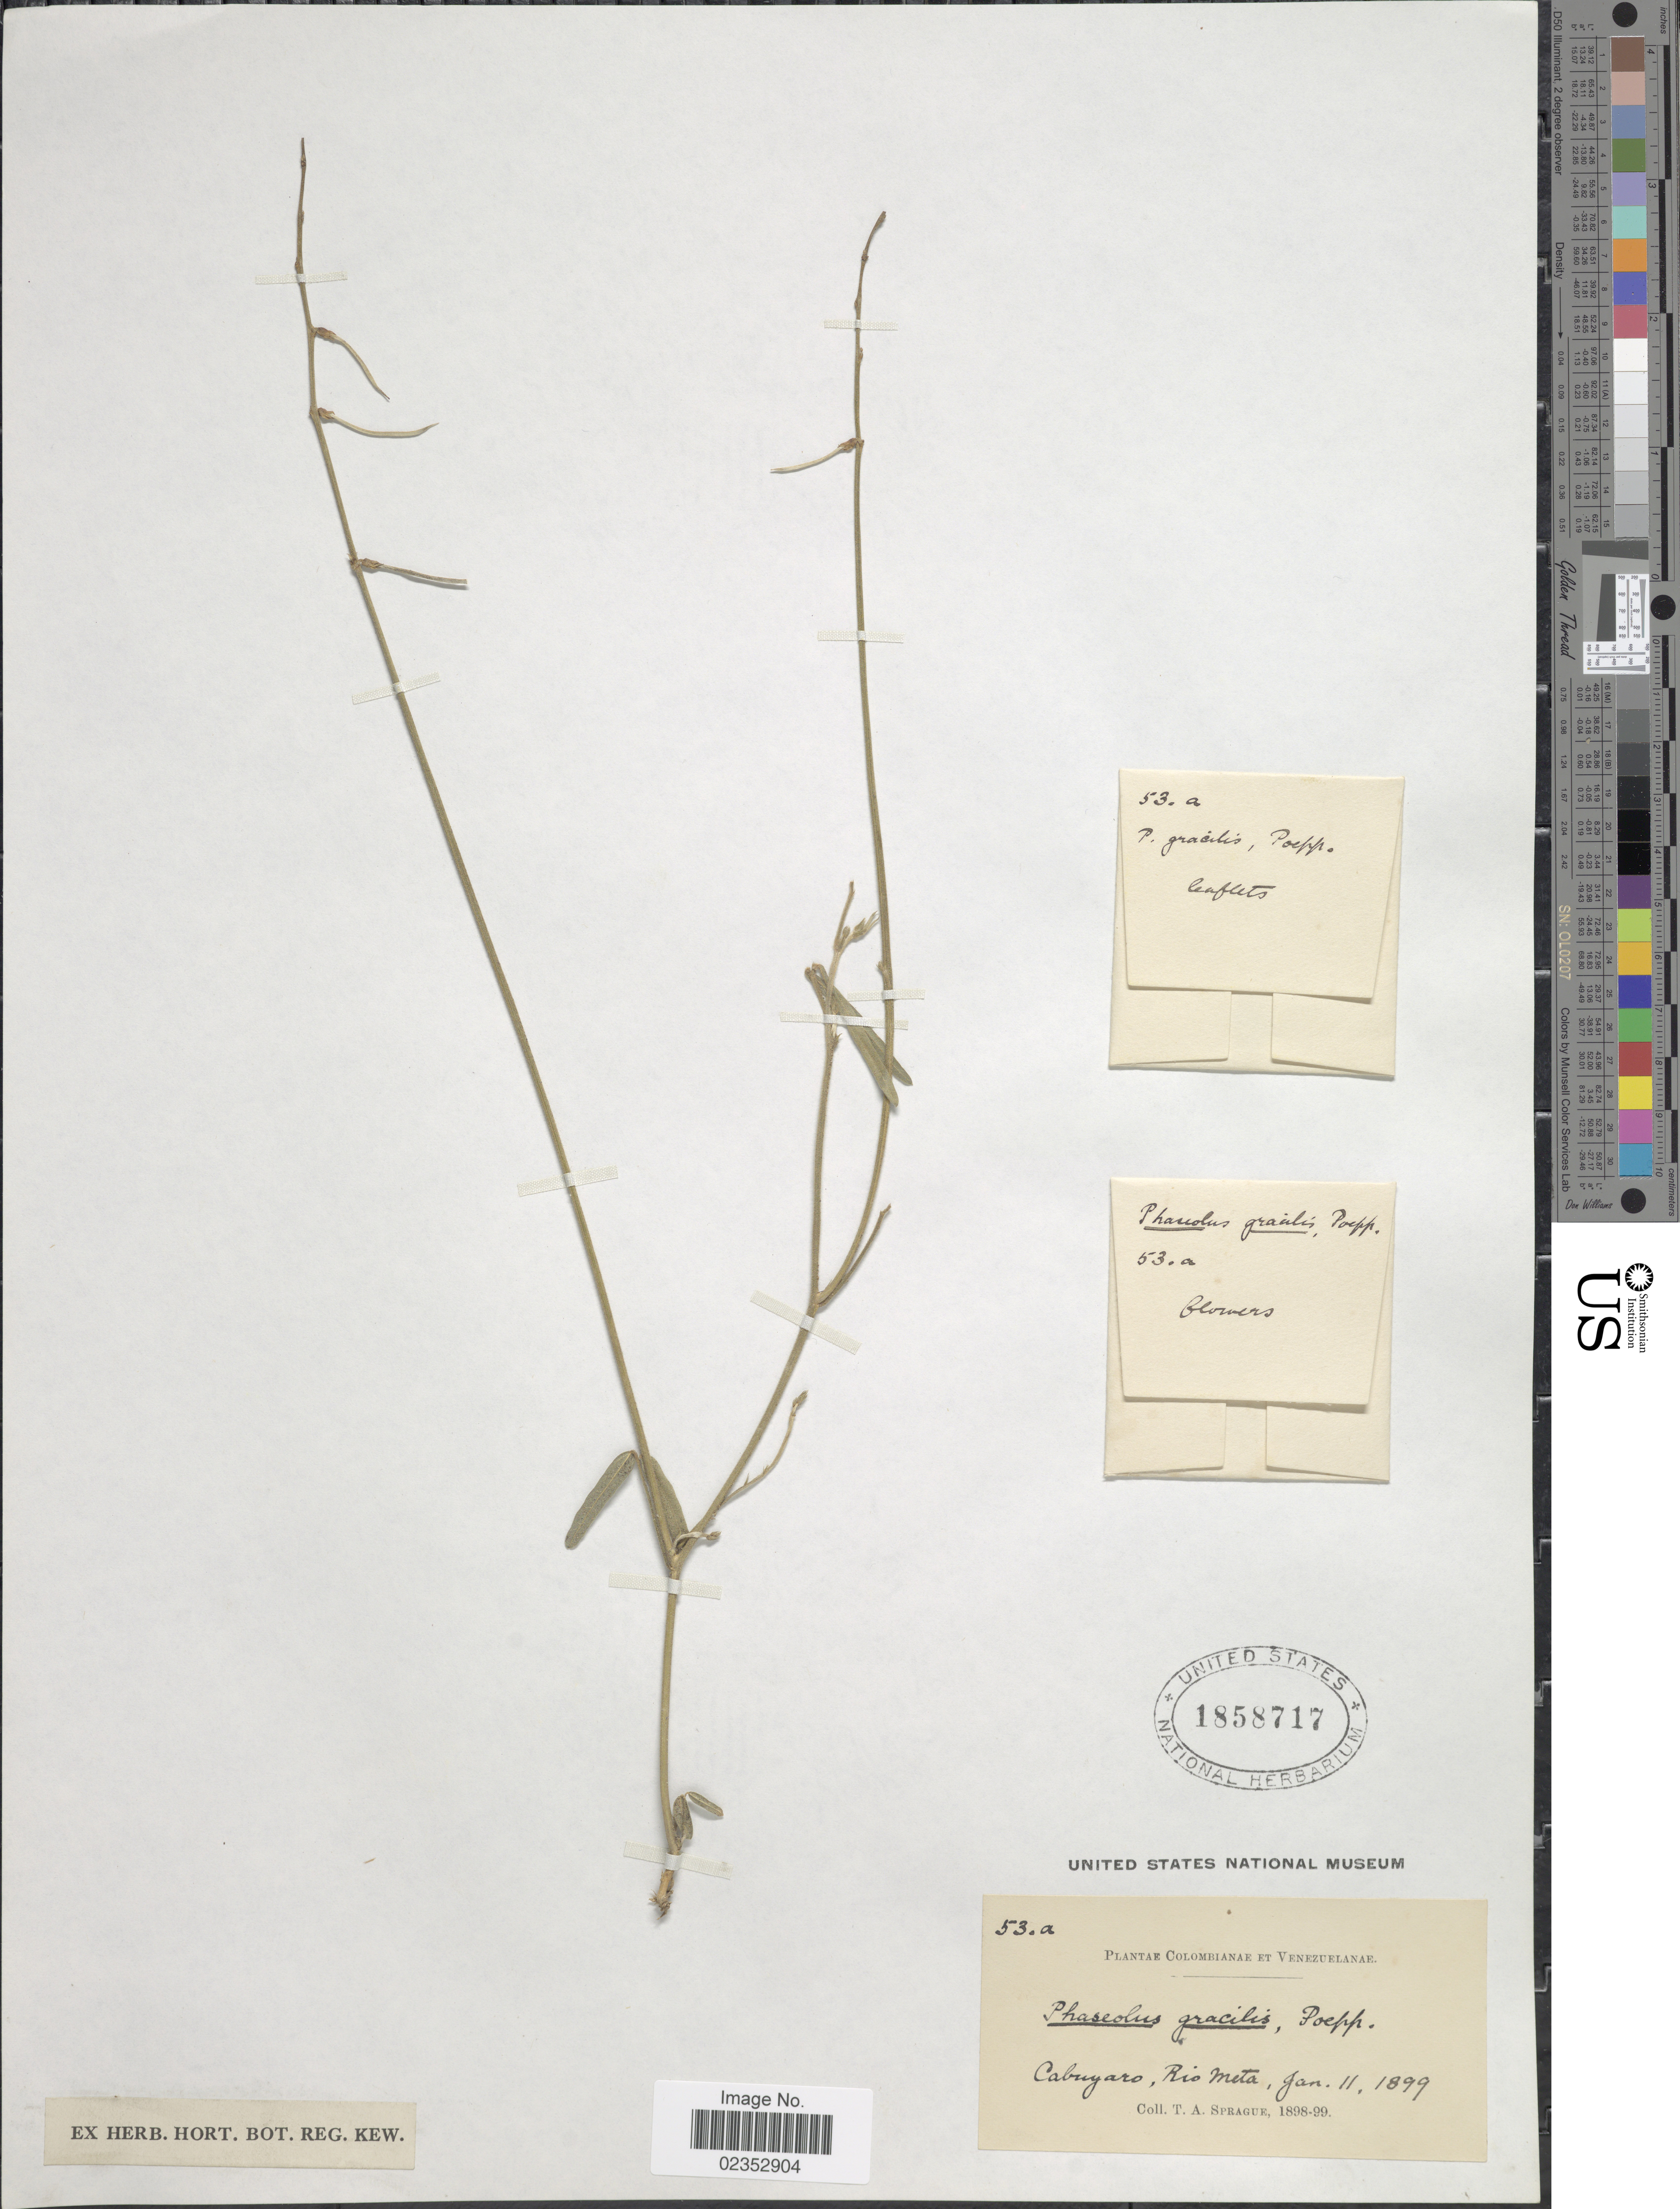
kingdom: Plantae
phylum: Tracheophyta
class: Magnoliopsida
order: Fabales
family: Fabaceae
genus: Macroptilium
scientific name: Macroptilium gracile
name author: (Poepp. ex Benth.) Urb.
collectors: T. A. Sprague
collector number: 53a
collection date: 1899-01-11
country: Colombia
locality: Colombianae et Venezulanae, Cabuyaro, Rio Meta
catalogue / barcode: US 1858717